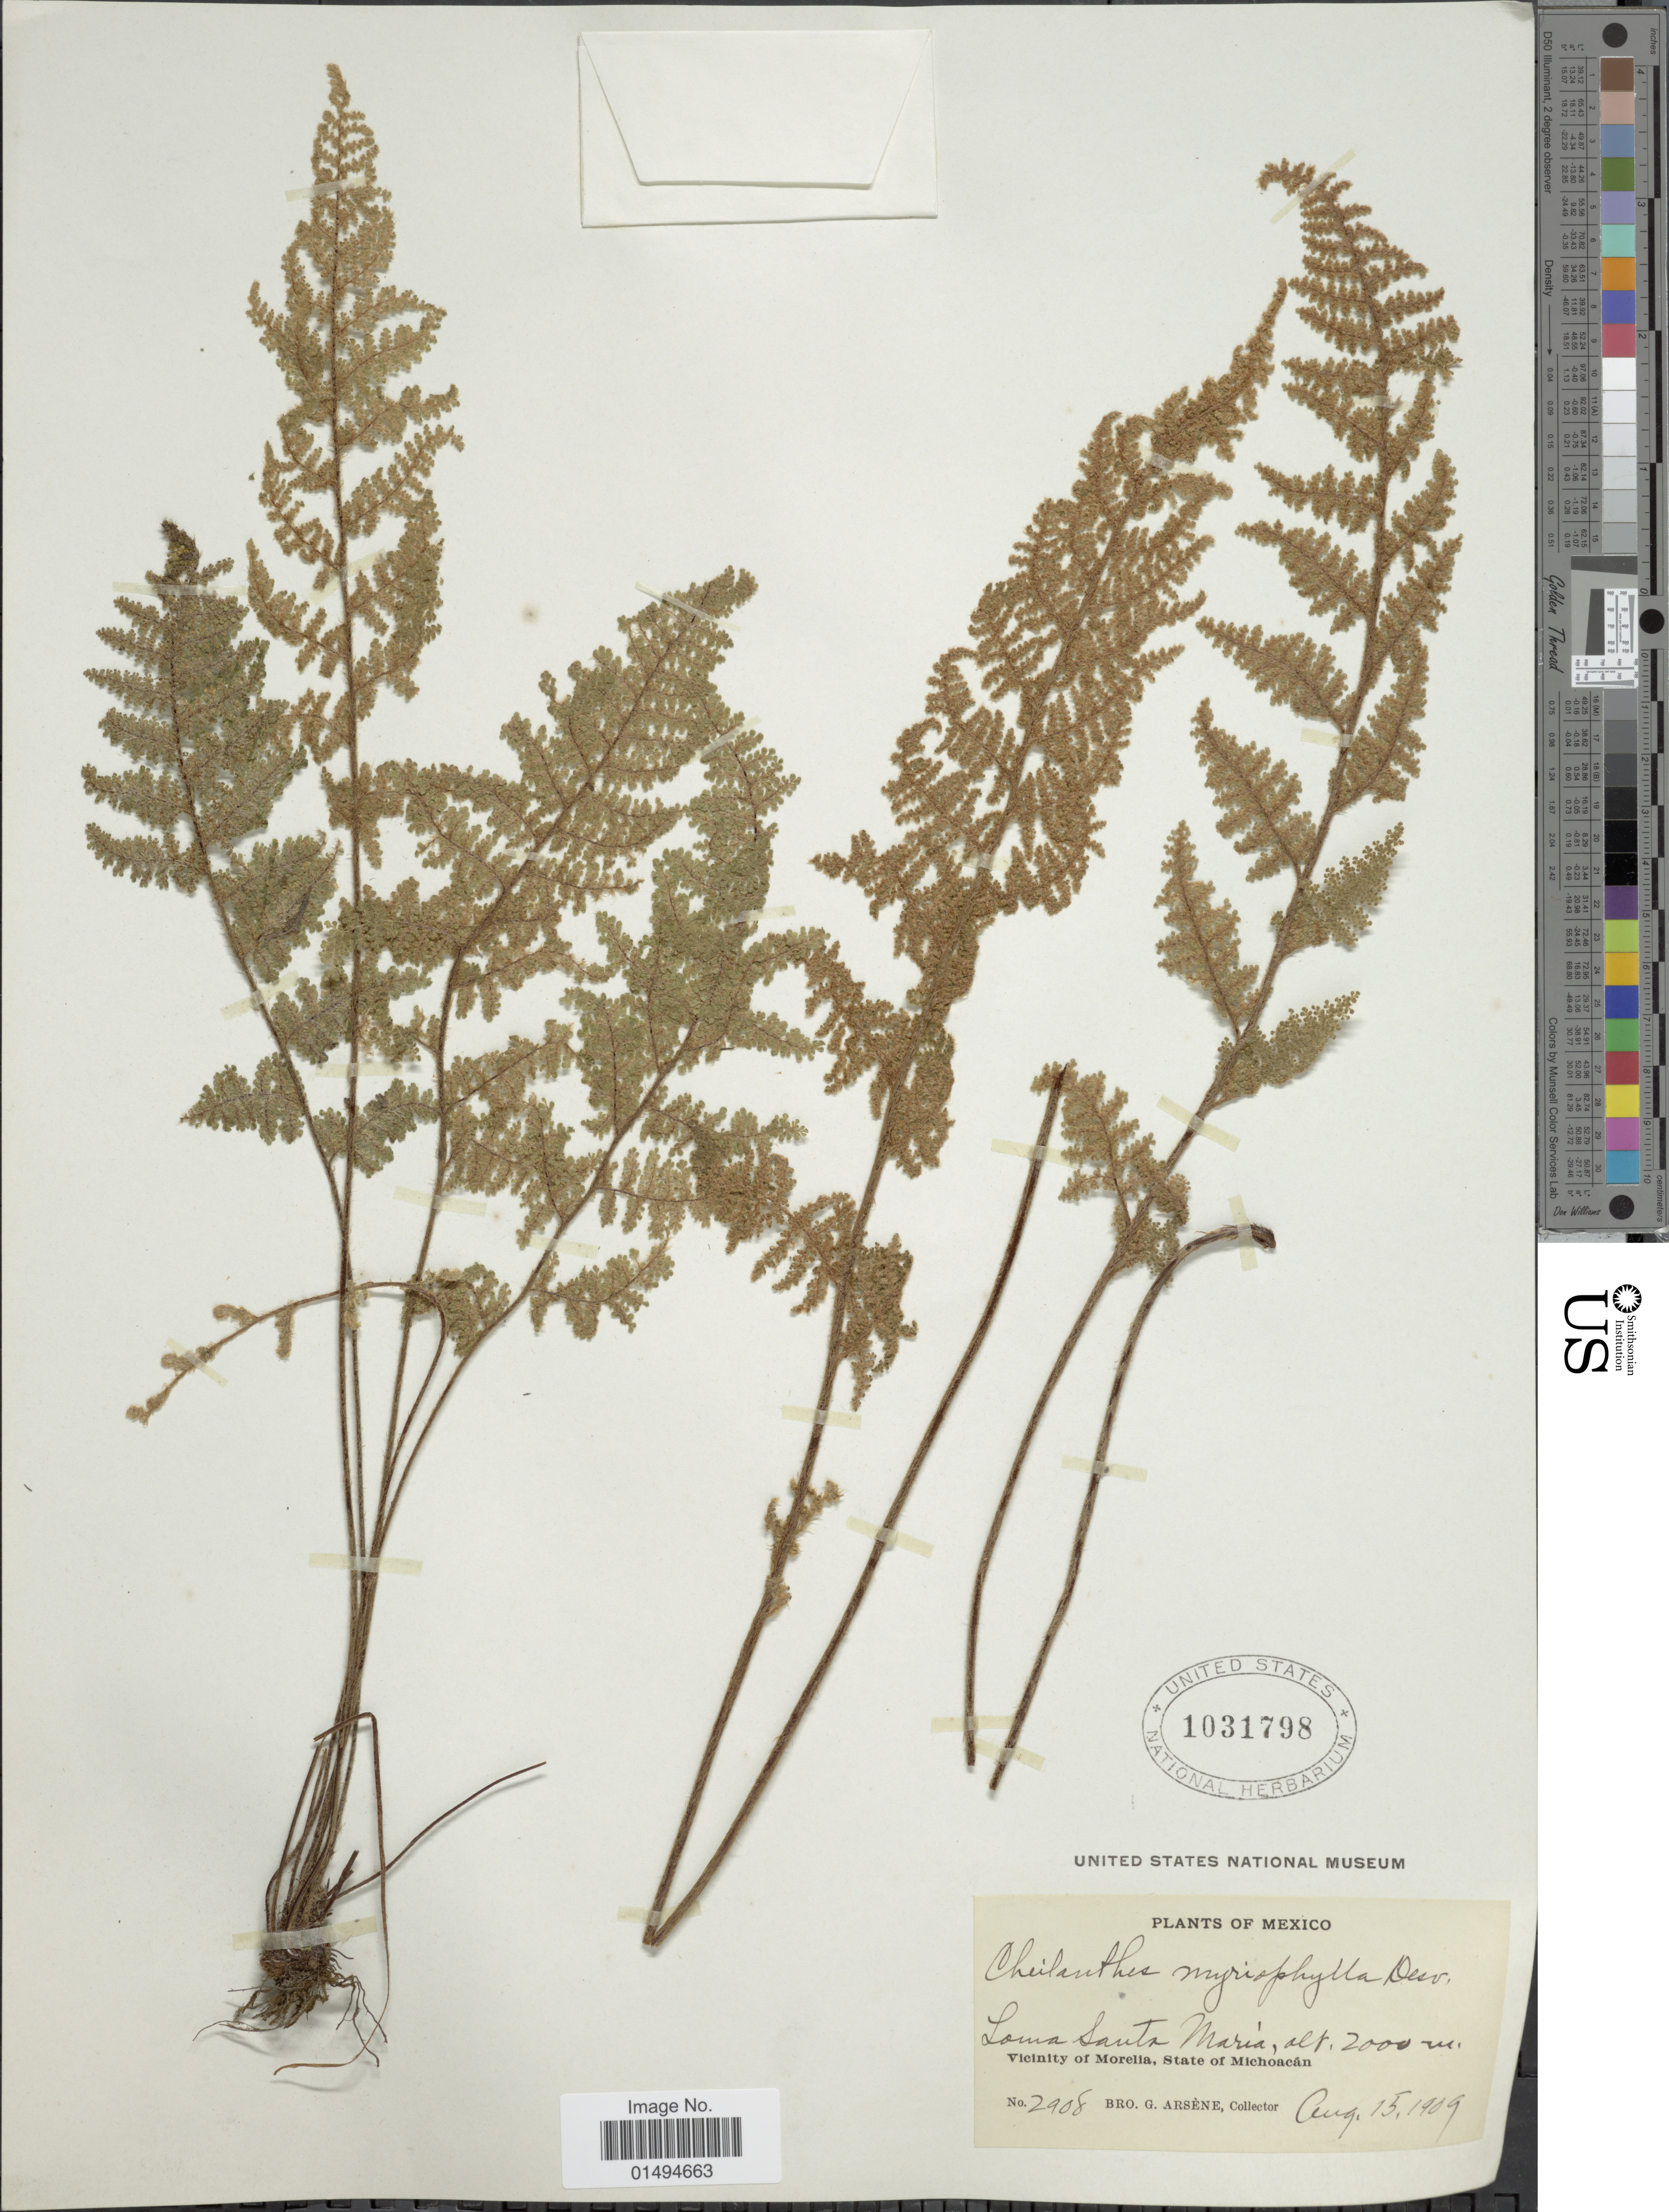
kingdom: Plantae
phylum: Tracheophyta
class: Polypodiopsida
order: Polypodiales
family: Pteridaceae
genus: Myriopteris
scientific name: Myriopteris myriophylla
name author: (Desv.) J. Sm.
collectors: Bro. G. Arsène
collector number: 2908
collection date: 1909-08-15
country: Mexico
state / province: Michoacán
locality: Vicinity of Morelia, State of Michoacan, Loma Santa Maria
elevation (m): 2000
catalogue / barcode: US 1031798